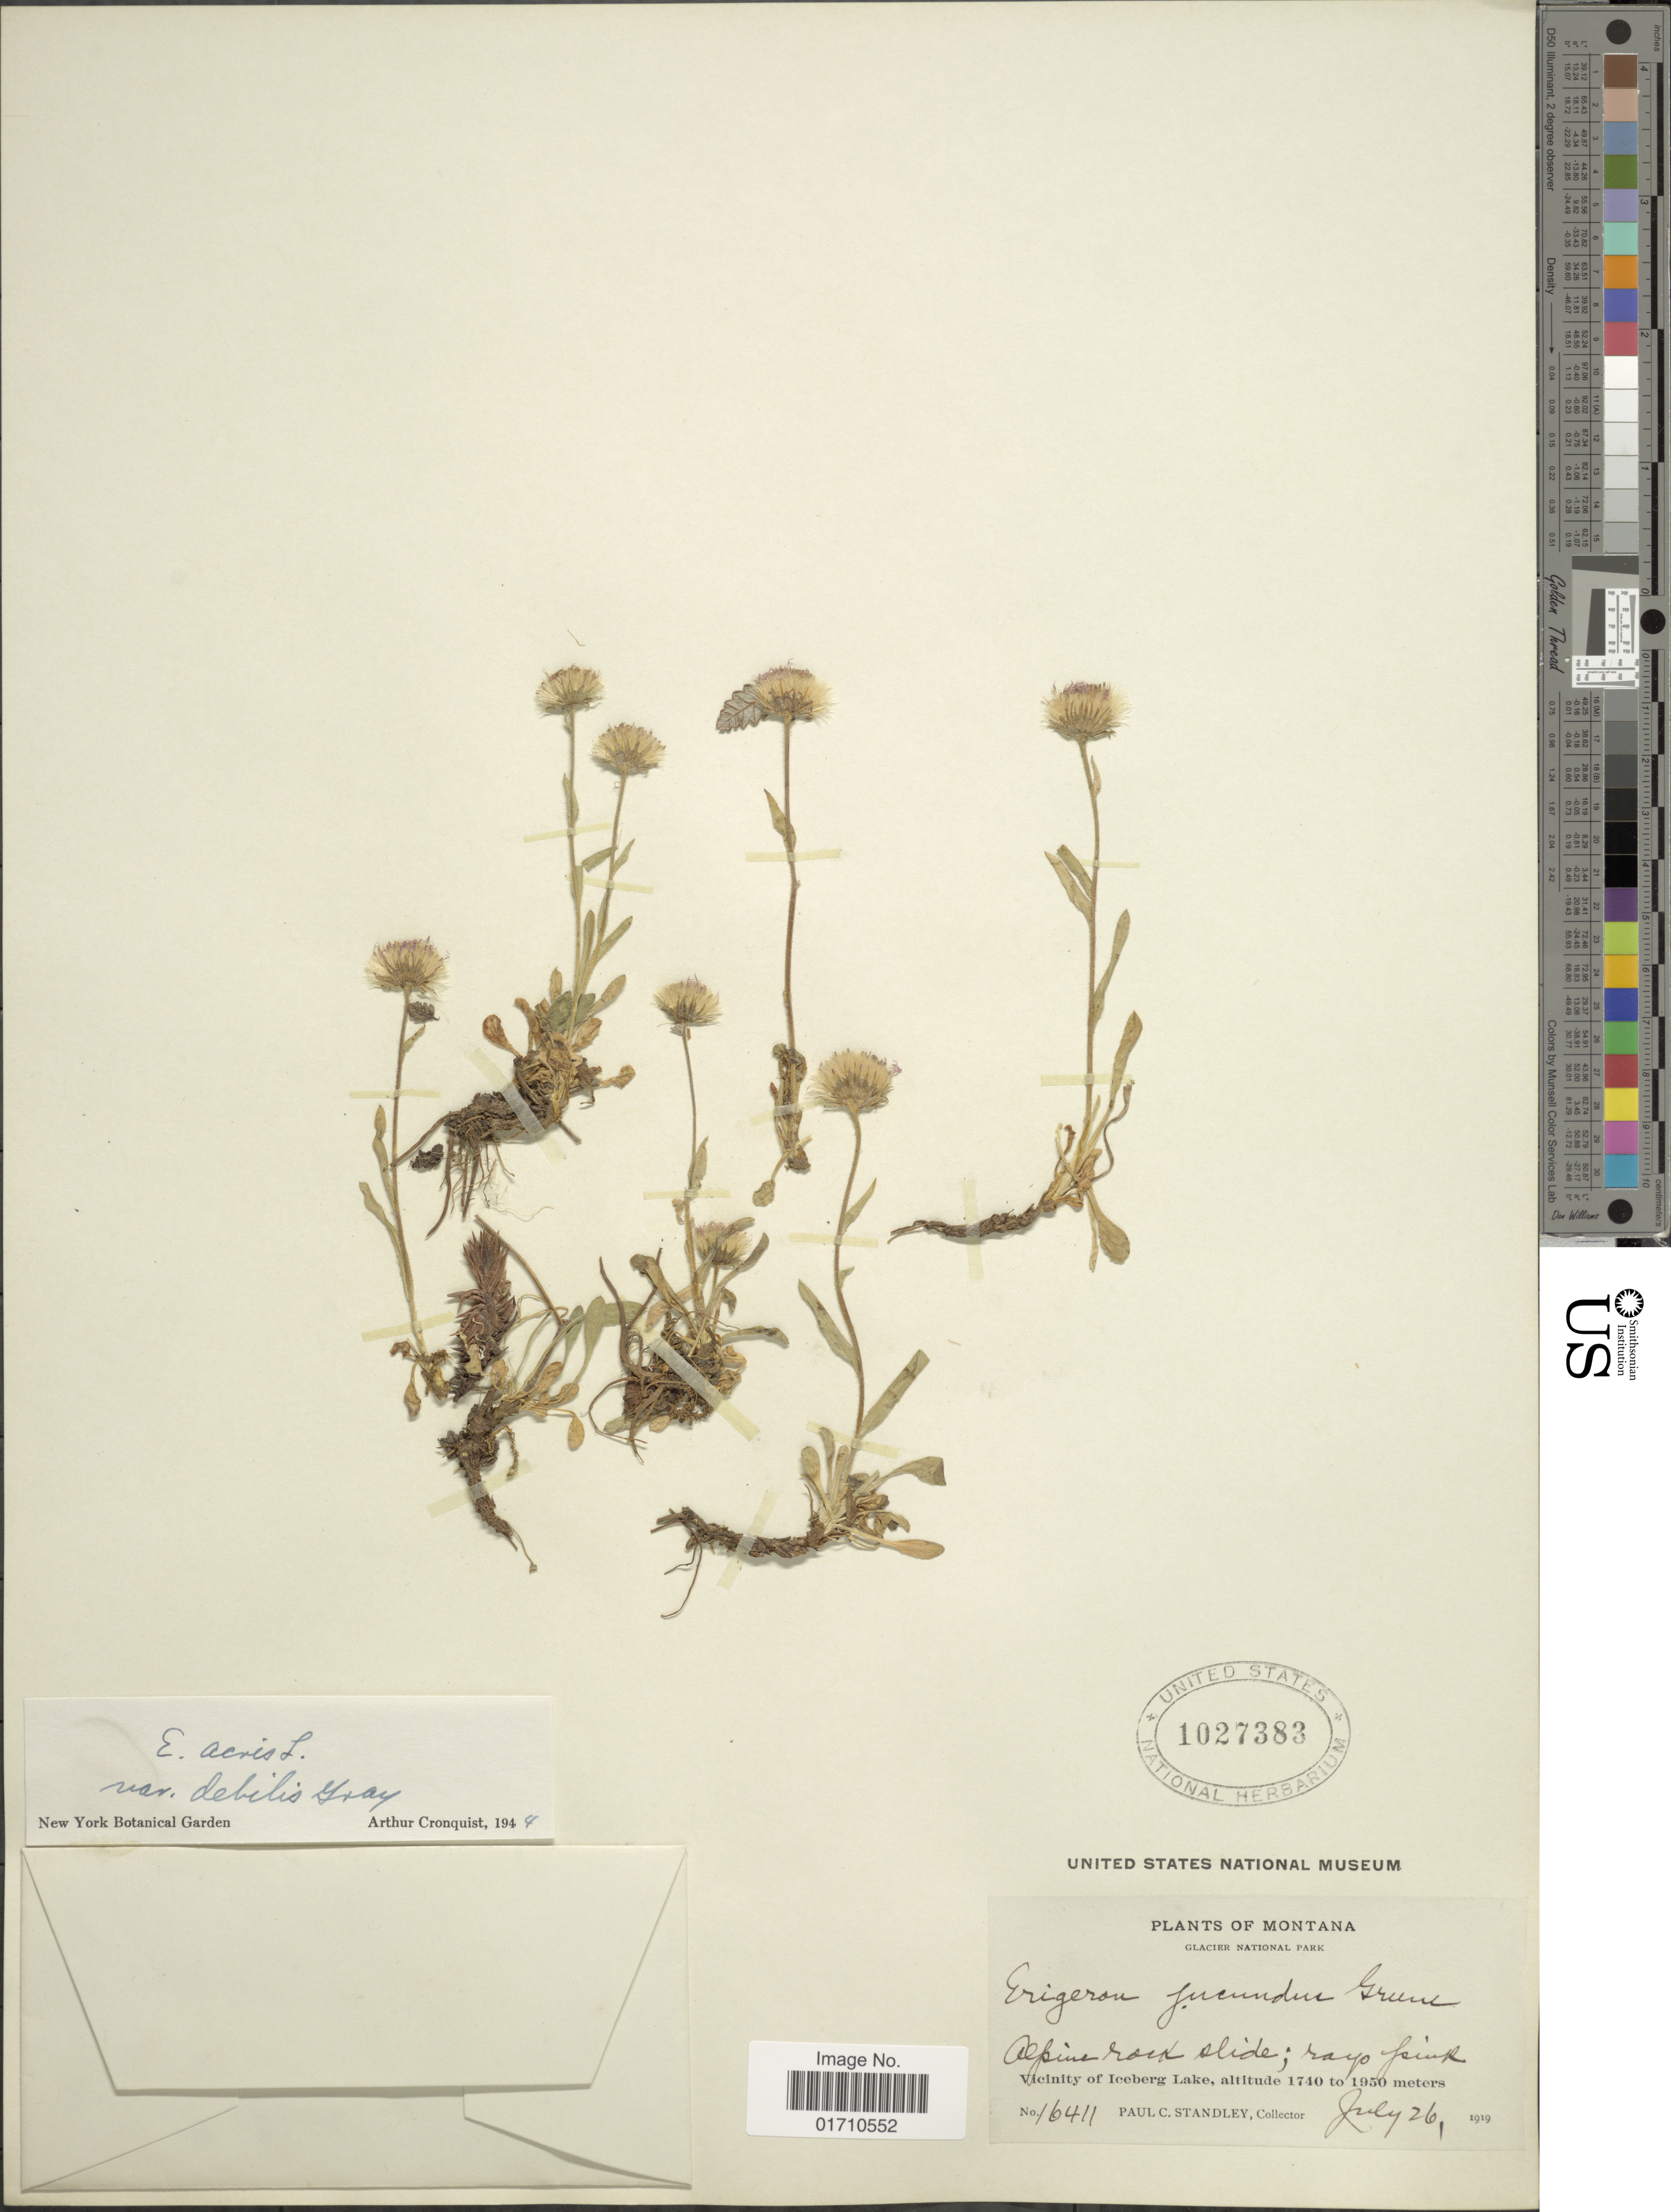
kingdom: Plantae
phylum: Tracheophyta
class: Magnoliopsida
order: Asterales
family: Asteraceae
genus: Erigeron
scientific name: Erigeron acris var. debilis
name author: A. Gray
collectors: P. C. Standley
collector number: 16411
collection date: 1919-07-26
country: United States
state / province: Montana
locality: Glaicer National Park, Alpine rock slide; rays pink, Vicinity of Iceberg Lake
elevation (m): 1740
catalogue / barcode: US 1027383